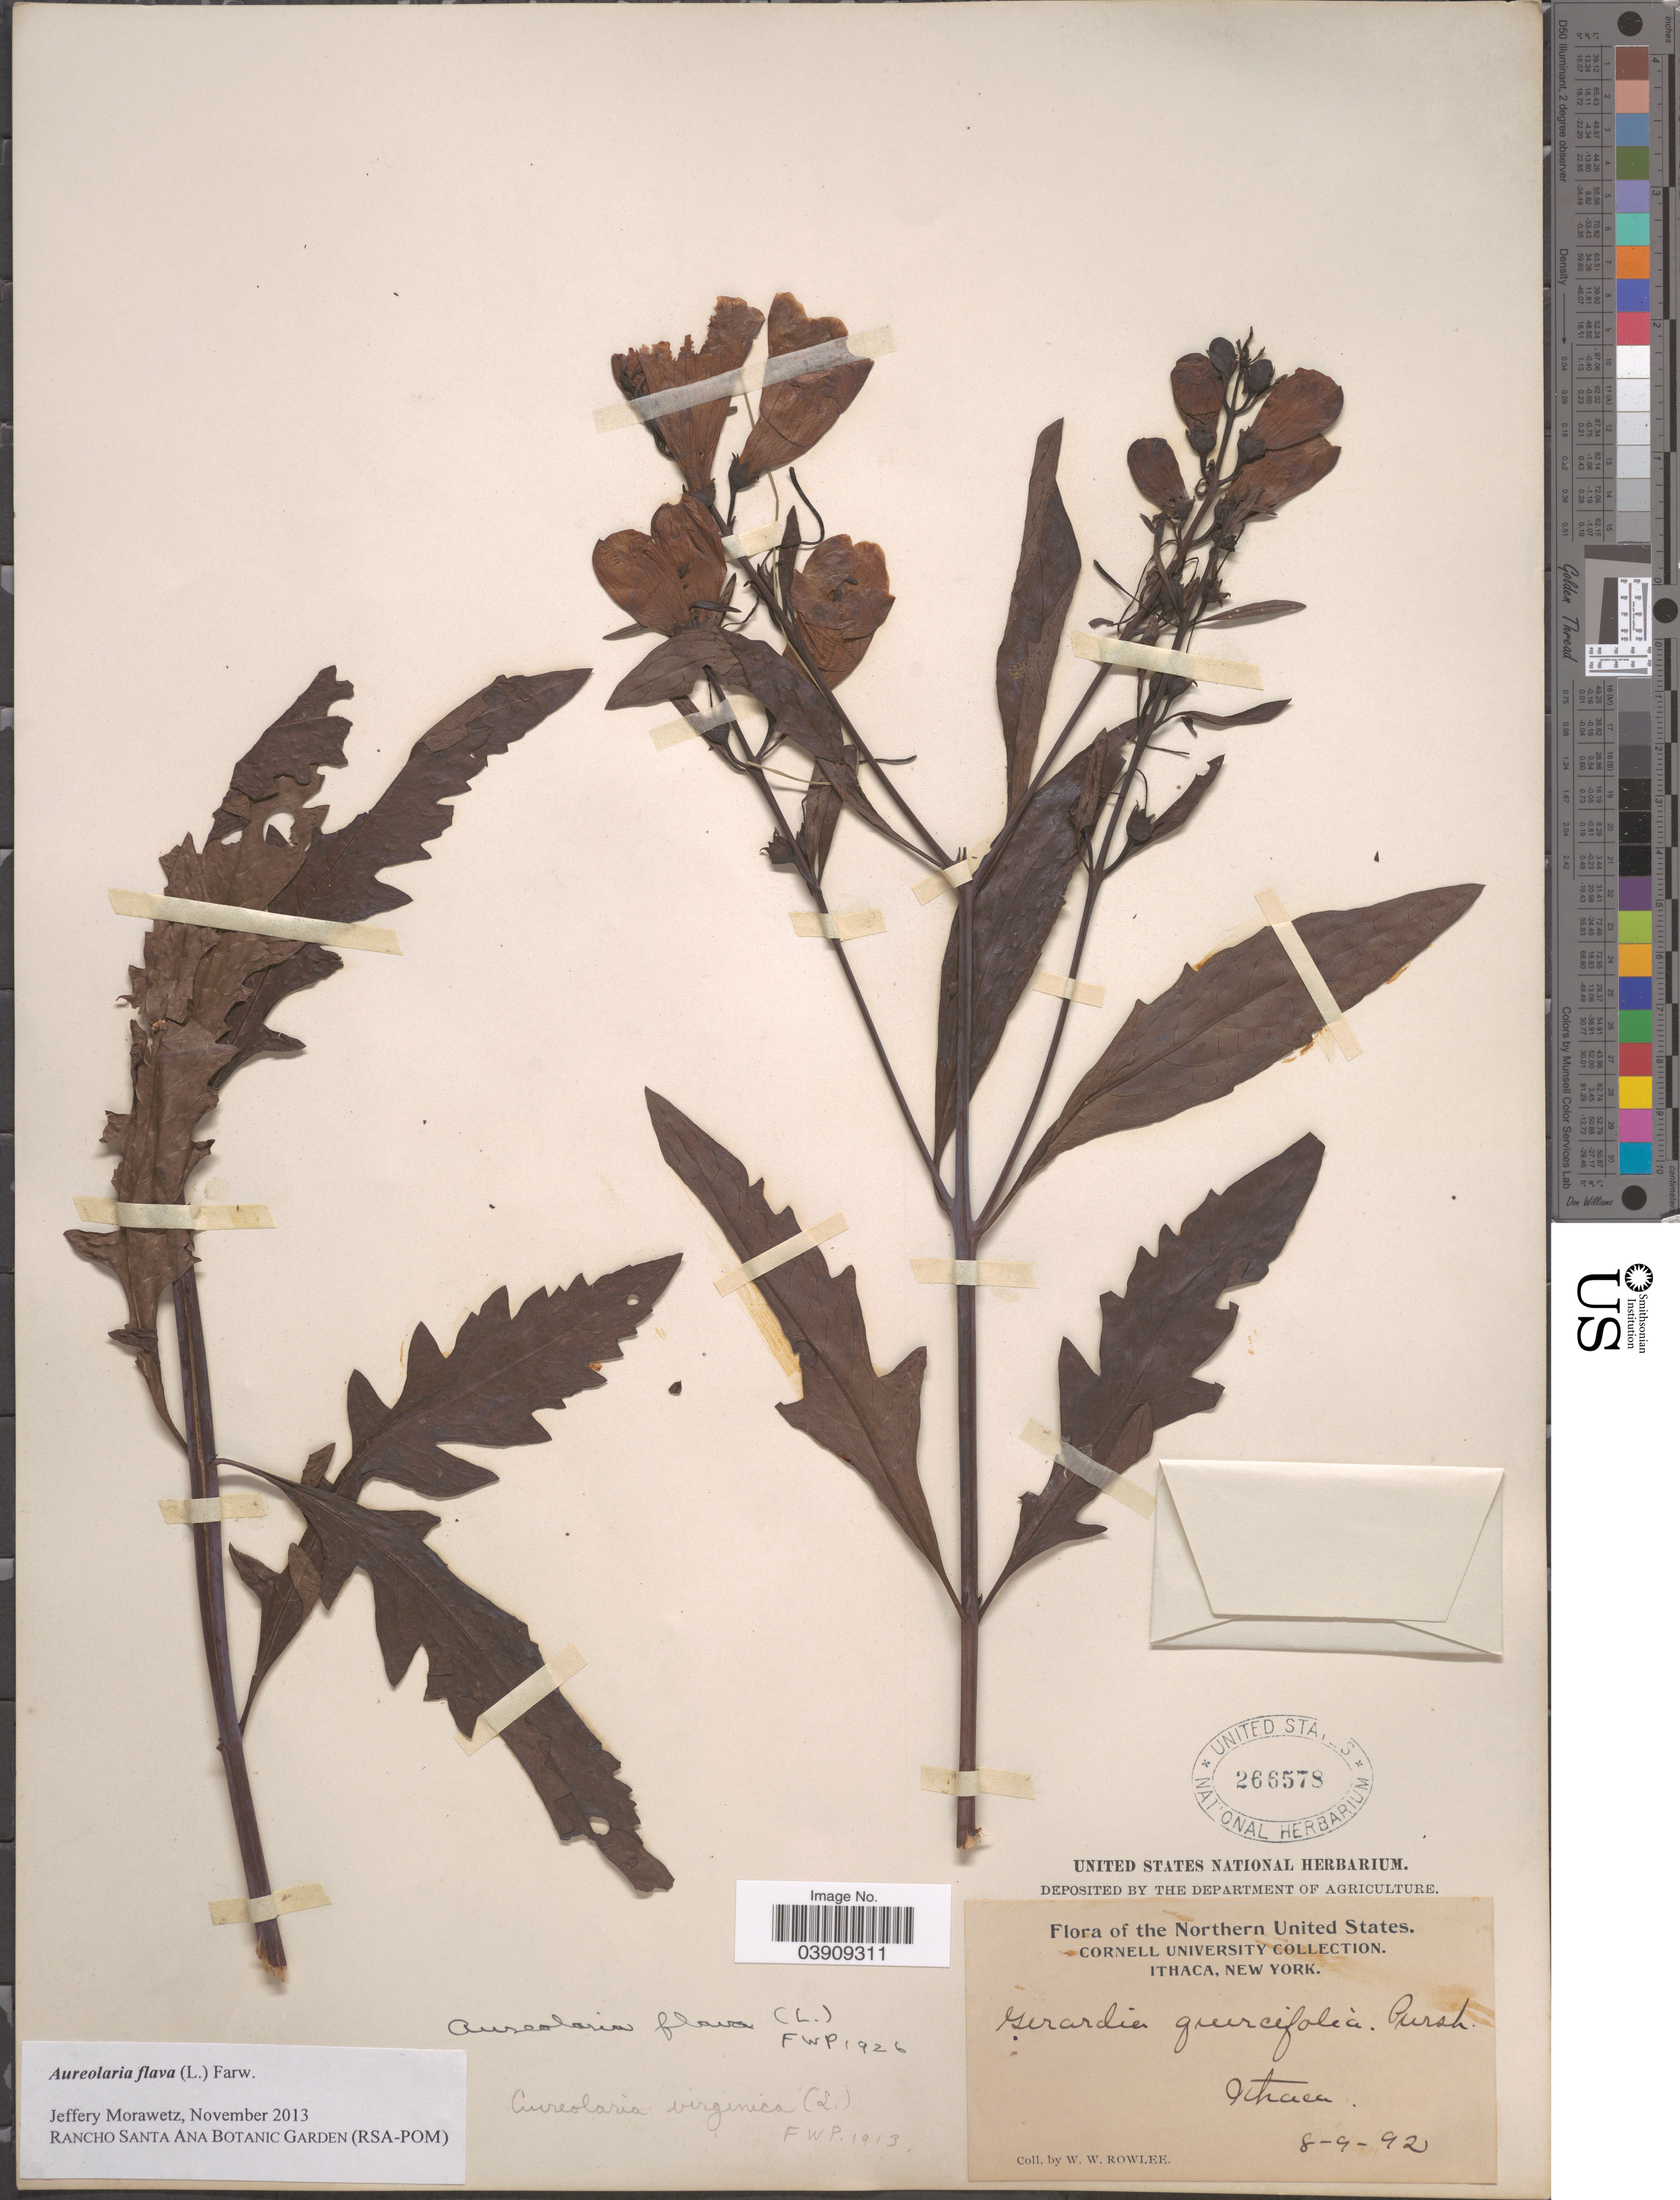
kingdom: Plantae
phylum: Tracheophyta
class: Magnoliopsida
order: Lamiales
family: Orobanchaceae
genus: Aureolaria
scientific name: Aureolaria flava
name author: (L.) Farw.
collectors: W. W. Rowlee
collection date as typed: Transcribed d/m/y: 9/8/92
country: United States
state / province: New York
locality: The Northern United States. Ithaca.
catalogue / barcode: US 266578